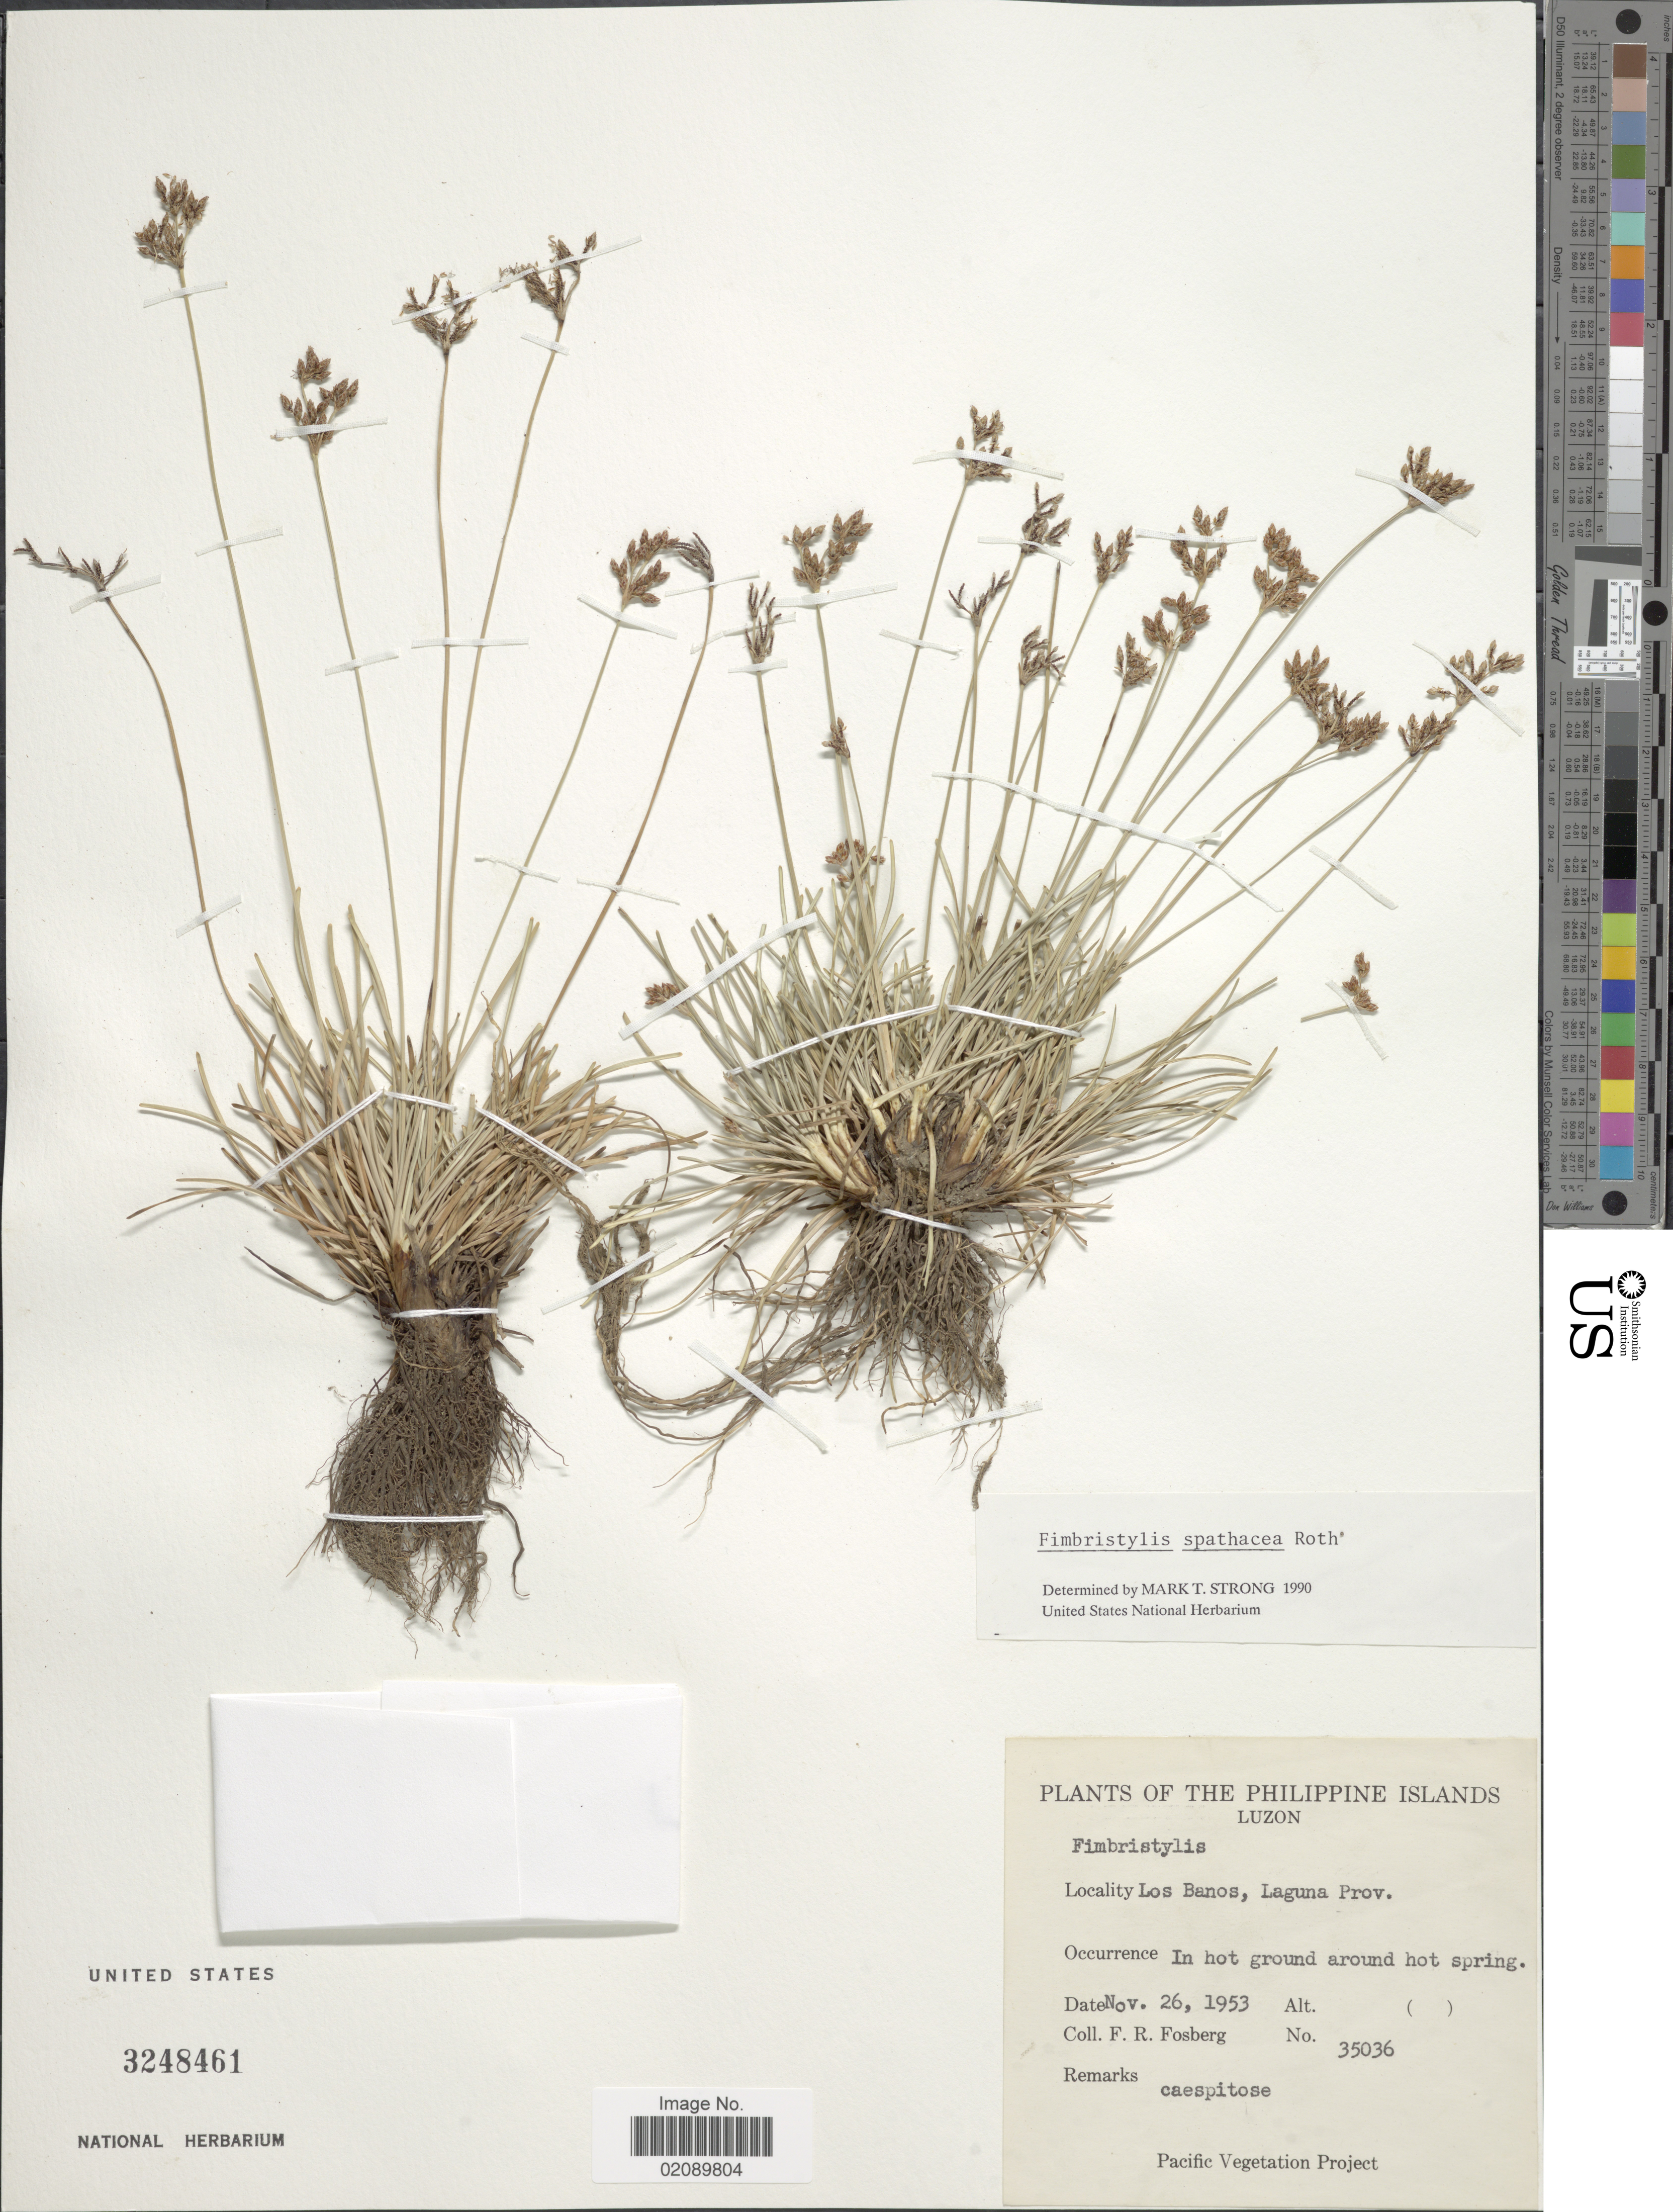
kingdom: Plantae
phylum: Tracheophyta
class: Liliopsida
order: Poales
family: Cyperaceae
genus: Fimbristylis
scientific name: Fimbristylis cymosa subsp. spathacea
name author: (Roth) T. Koyama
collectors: F. R. Fosberg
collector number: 35036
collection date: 1953-11-26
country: Philippines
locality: Philippine Islands. Luzon. Los Banos, Laguna Prov.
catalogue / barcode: US 3248461